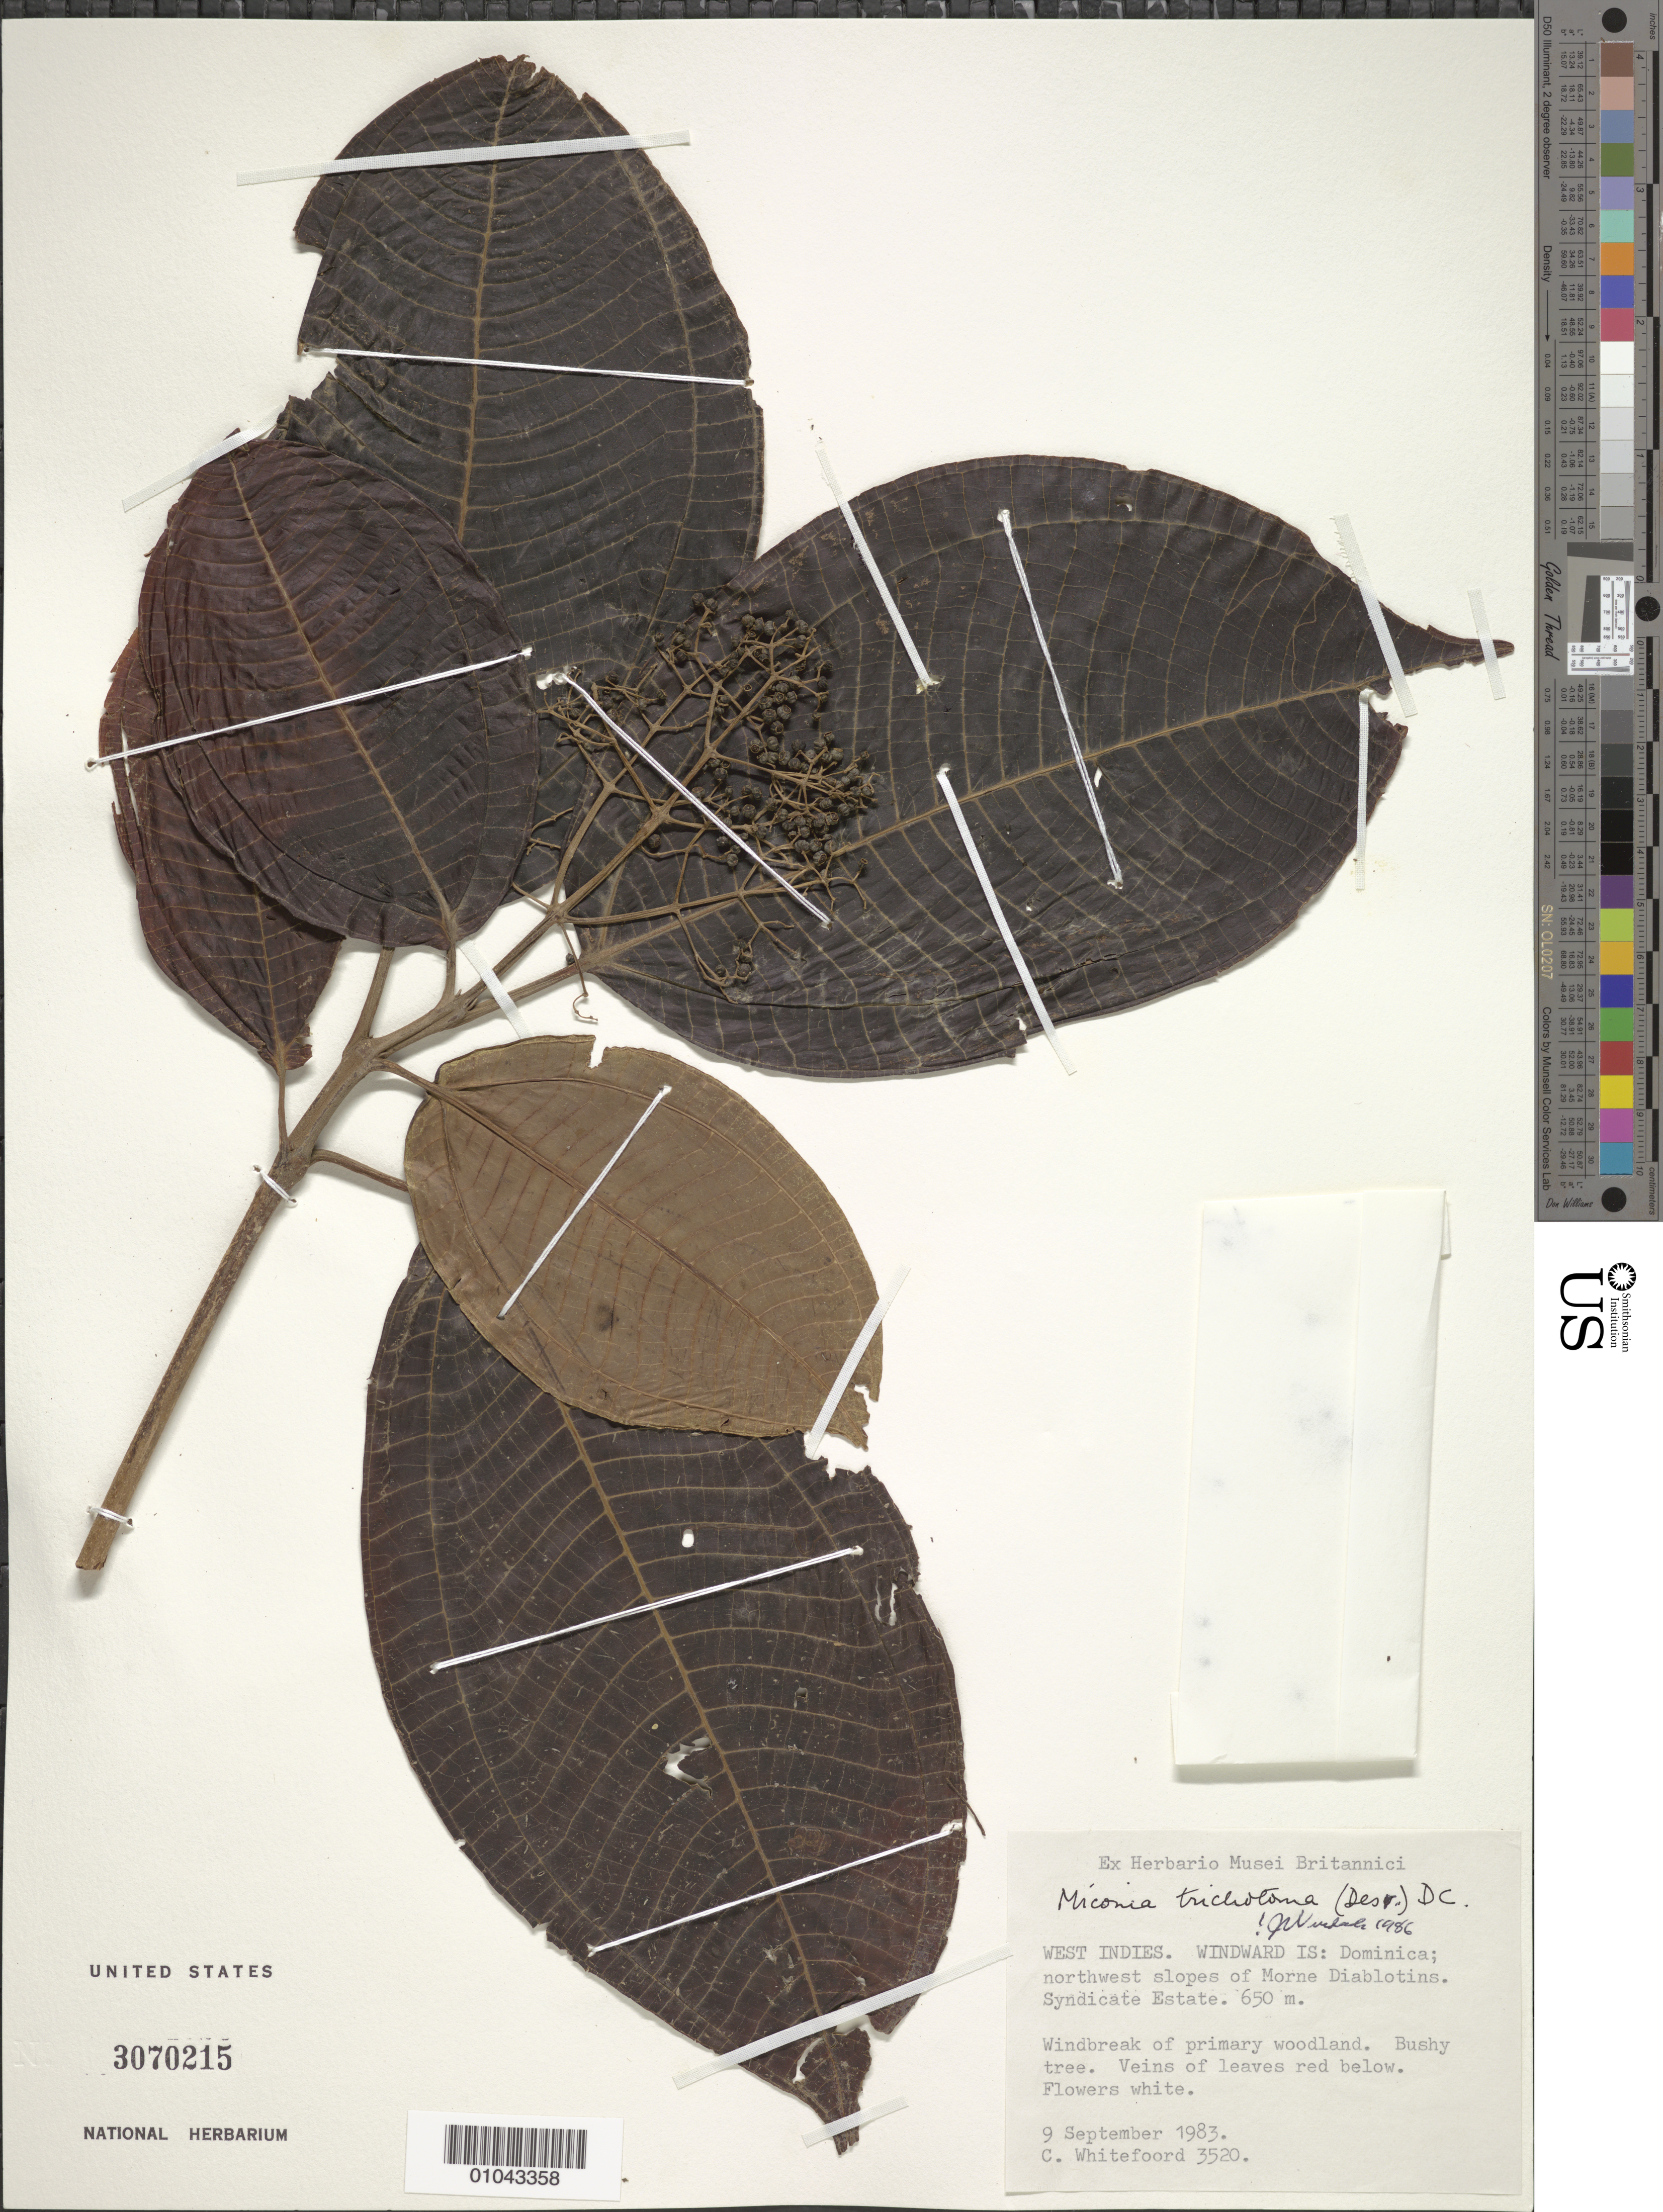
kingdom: Plantae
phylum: Tracheophyta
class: Magnoliopsida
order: Myrtales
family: Melastomataceae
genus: Miconia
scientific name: Miconia trichotoma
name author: (Desr.) DC.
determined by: Wurdack, John J., (US), US (UNITED STATES)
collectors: C. Whitefoord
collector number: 3520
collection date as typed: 09 Sep 1983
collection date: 1983-09-09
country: Dominica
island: Dominica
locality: Syndicate Estate. NW slopes of Morne Diablotins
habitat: Windbreak of primary woodland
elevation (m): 650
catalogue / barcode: US 3070215